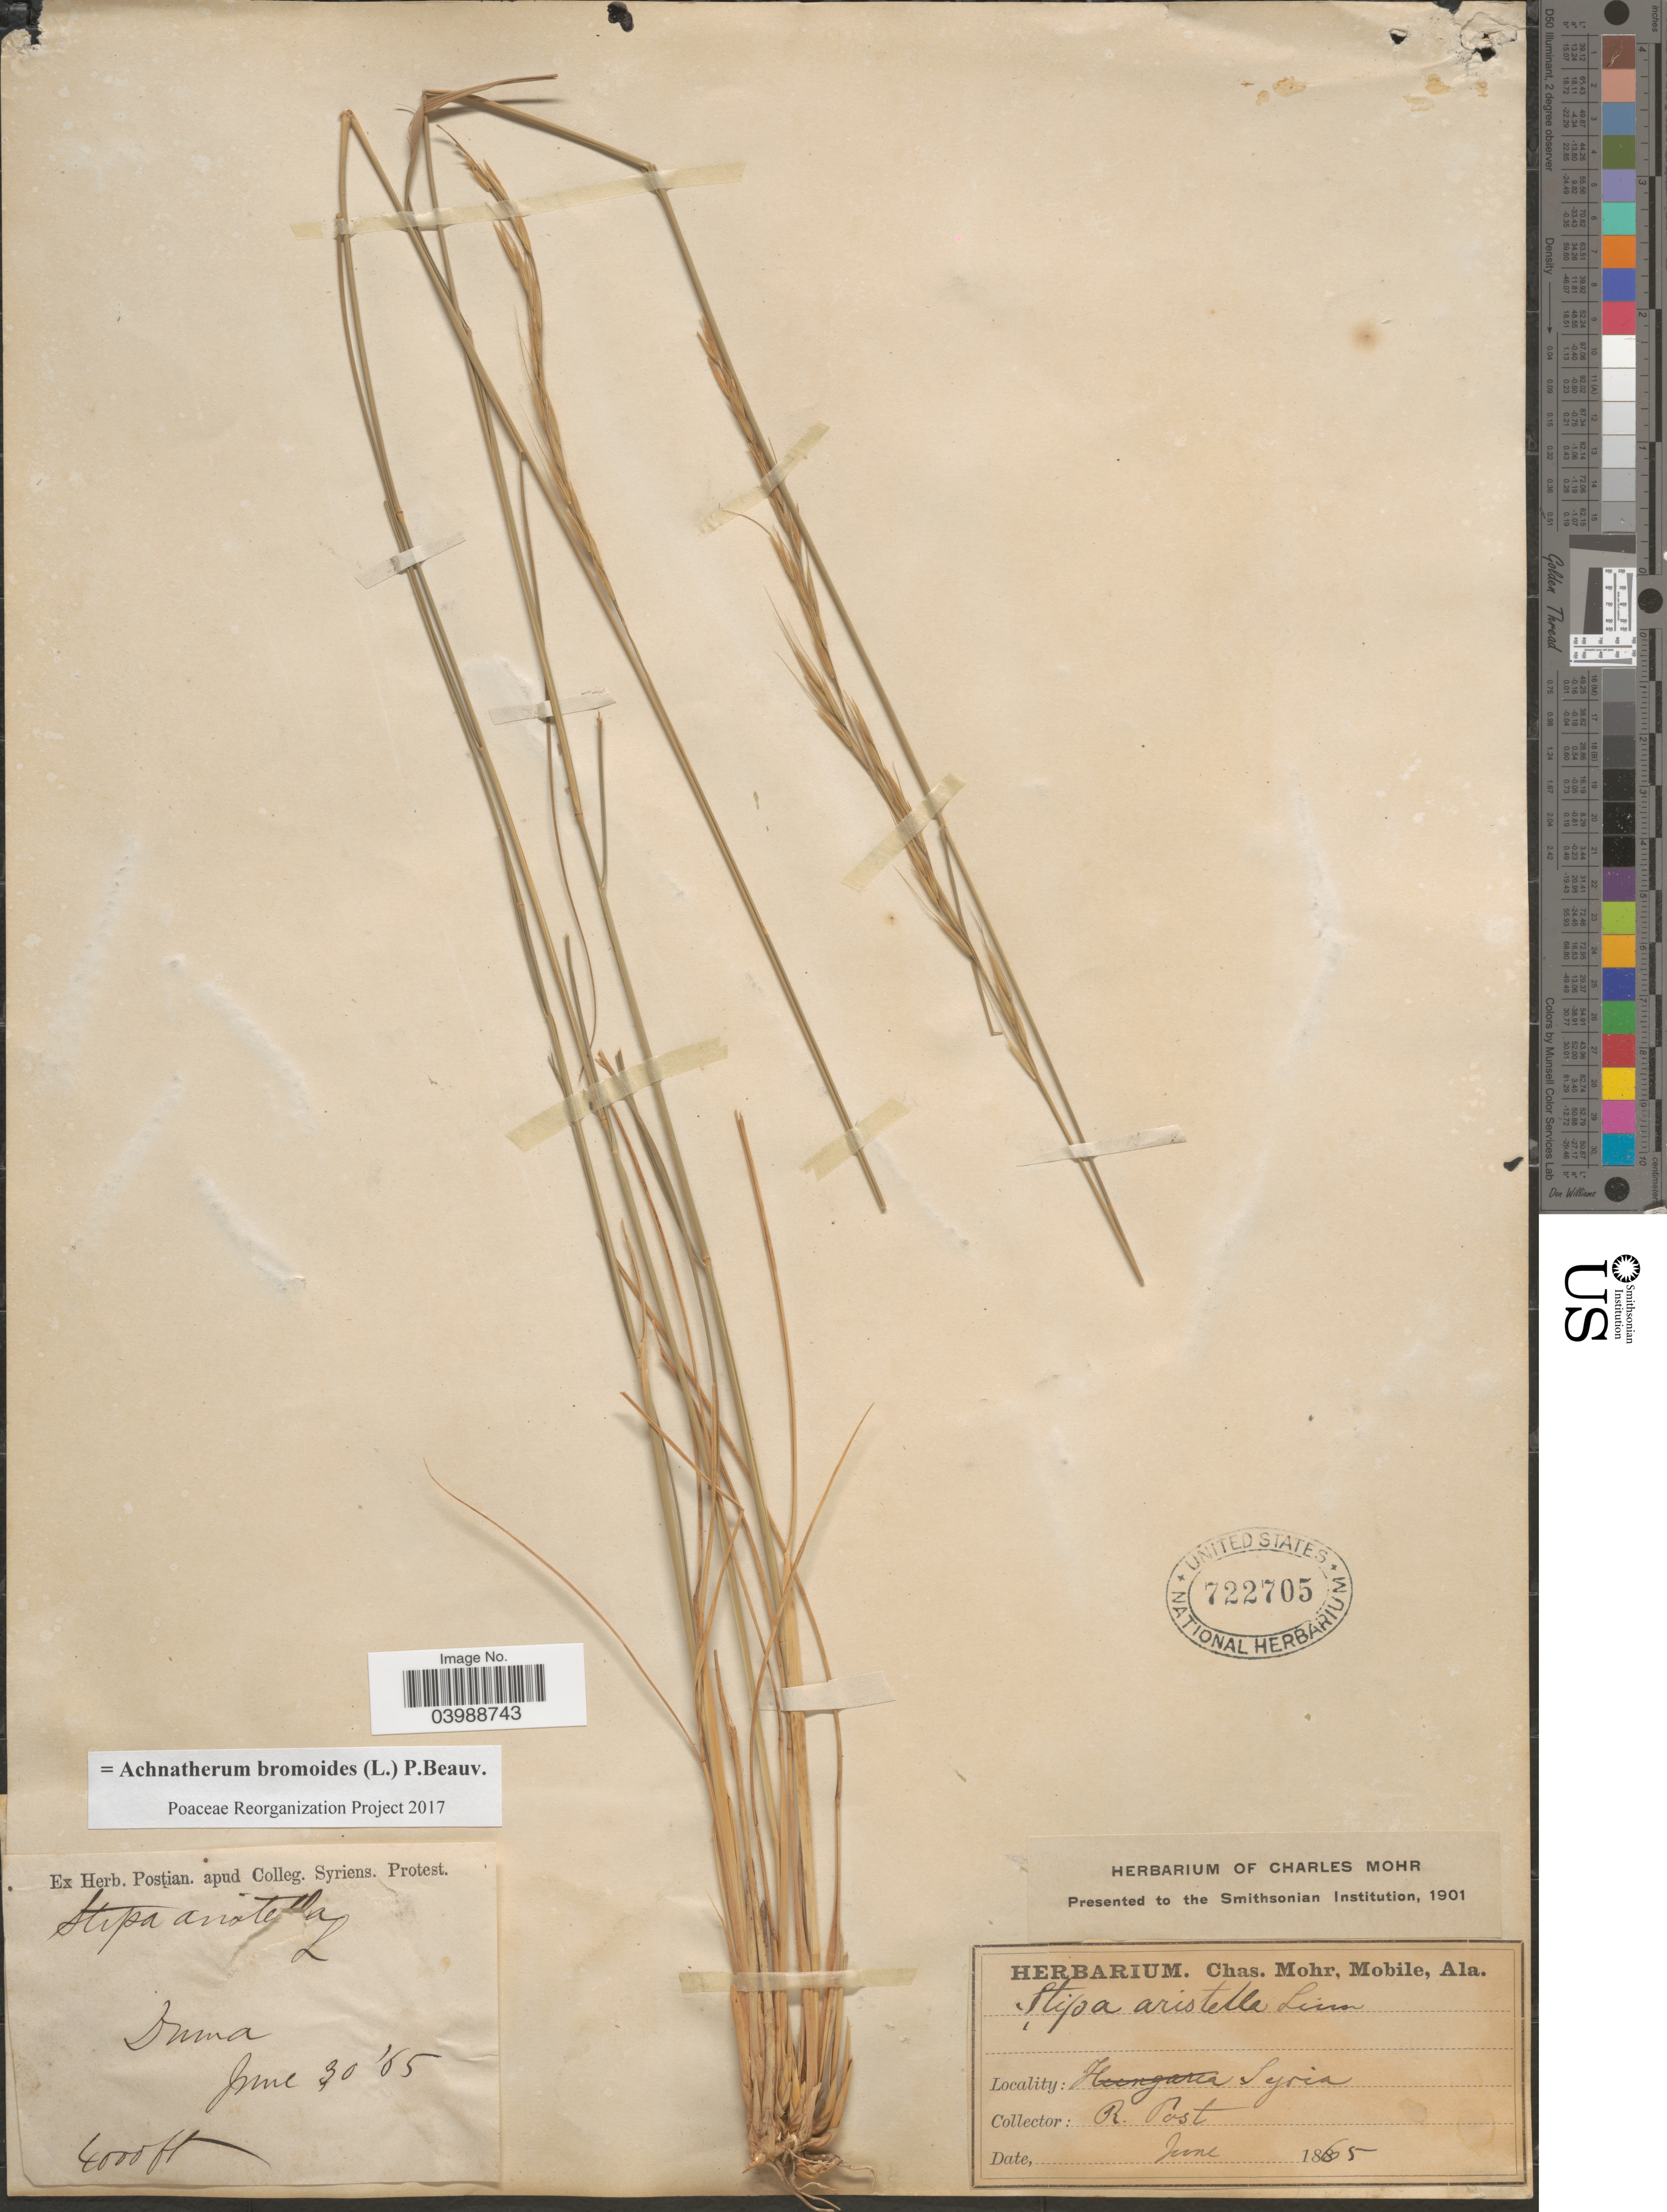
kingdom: Plantae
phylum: Tracheophyta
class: Liliopsida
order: Poales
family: Poaceae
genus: Achnatherum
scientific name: Achnatherum bromoides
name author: (L.) P. Beauv.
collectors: R. Post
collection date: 1865-06-30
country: Syria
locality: Duma. Syria.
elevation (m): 1219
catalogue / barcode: US 722705